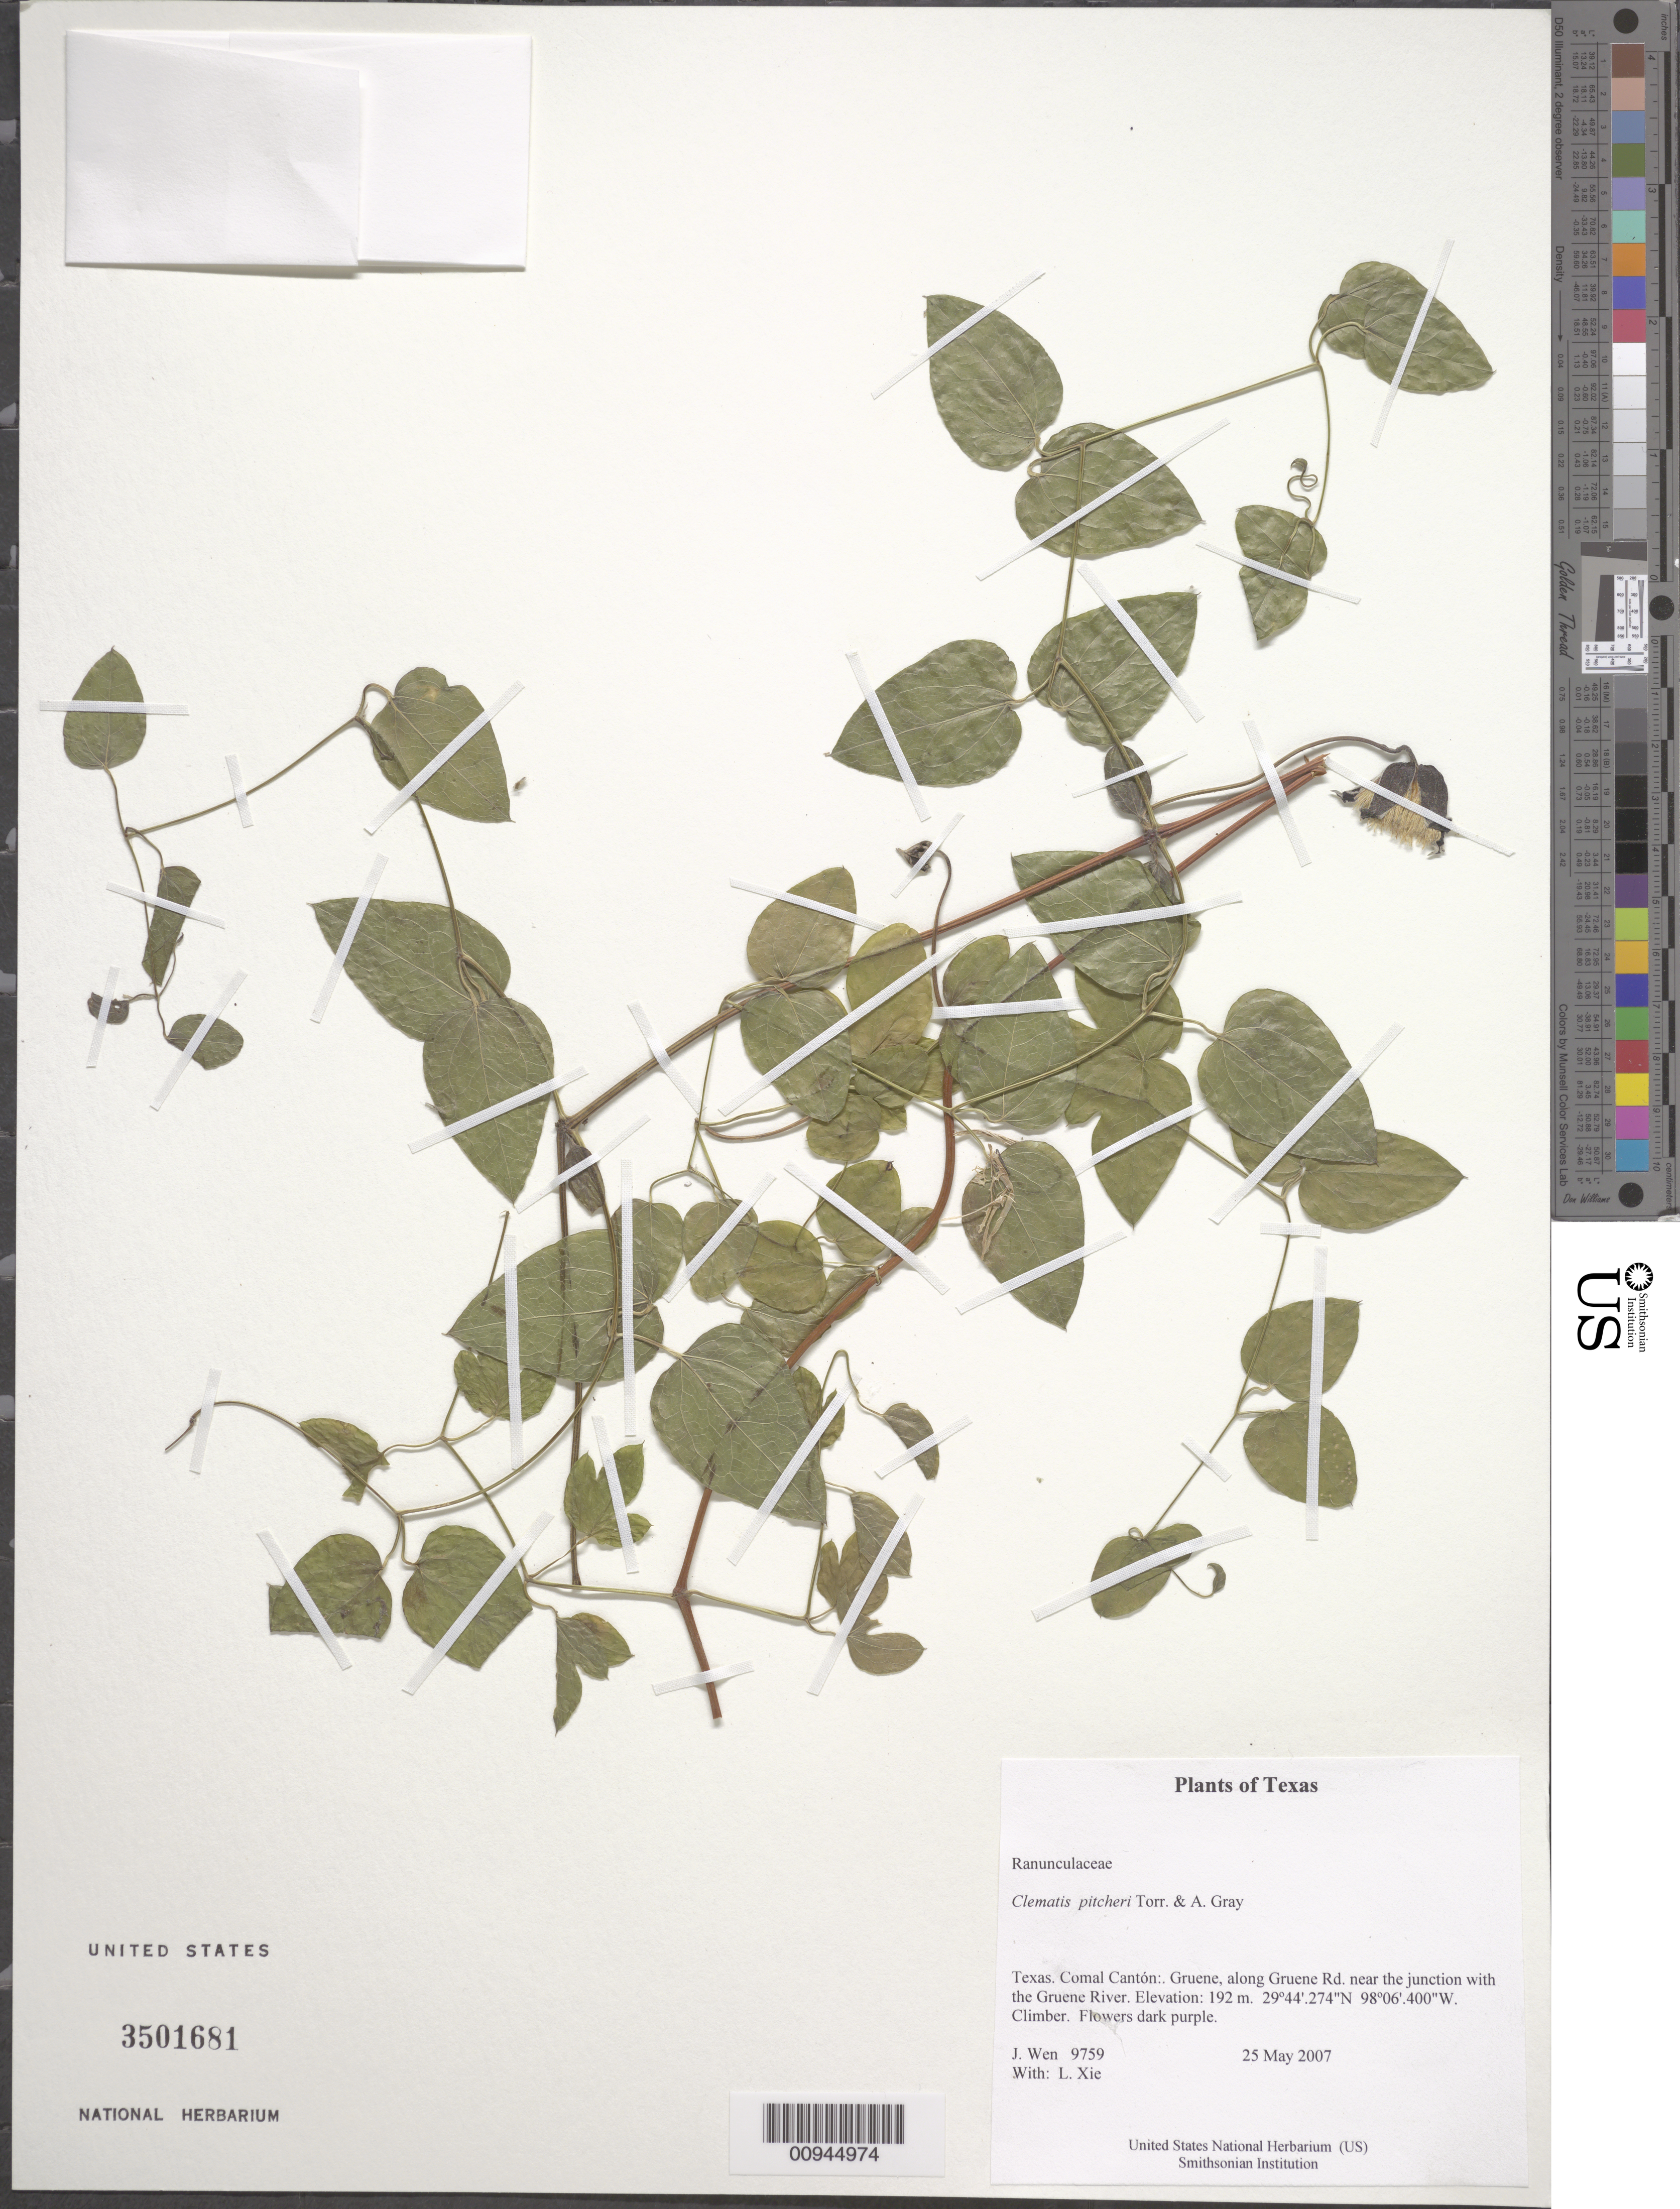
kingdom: Plantae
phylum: Tracheophyta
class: Magnoliopsida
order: Ranunculales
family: Ranunculaceae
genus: Clematis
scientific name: Clematis pitcheri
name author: Torr. & A. Gray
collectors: J. Wen & L. Xie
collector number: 9759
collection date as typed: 25 May 2007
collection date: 2007-05-25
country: United States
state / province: Texas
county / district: Comal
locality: Gruene, along Gruene Rd. near the junction with the Gruene River.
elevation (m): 192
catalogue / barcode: US 3501681